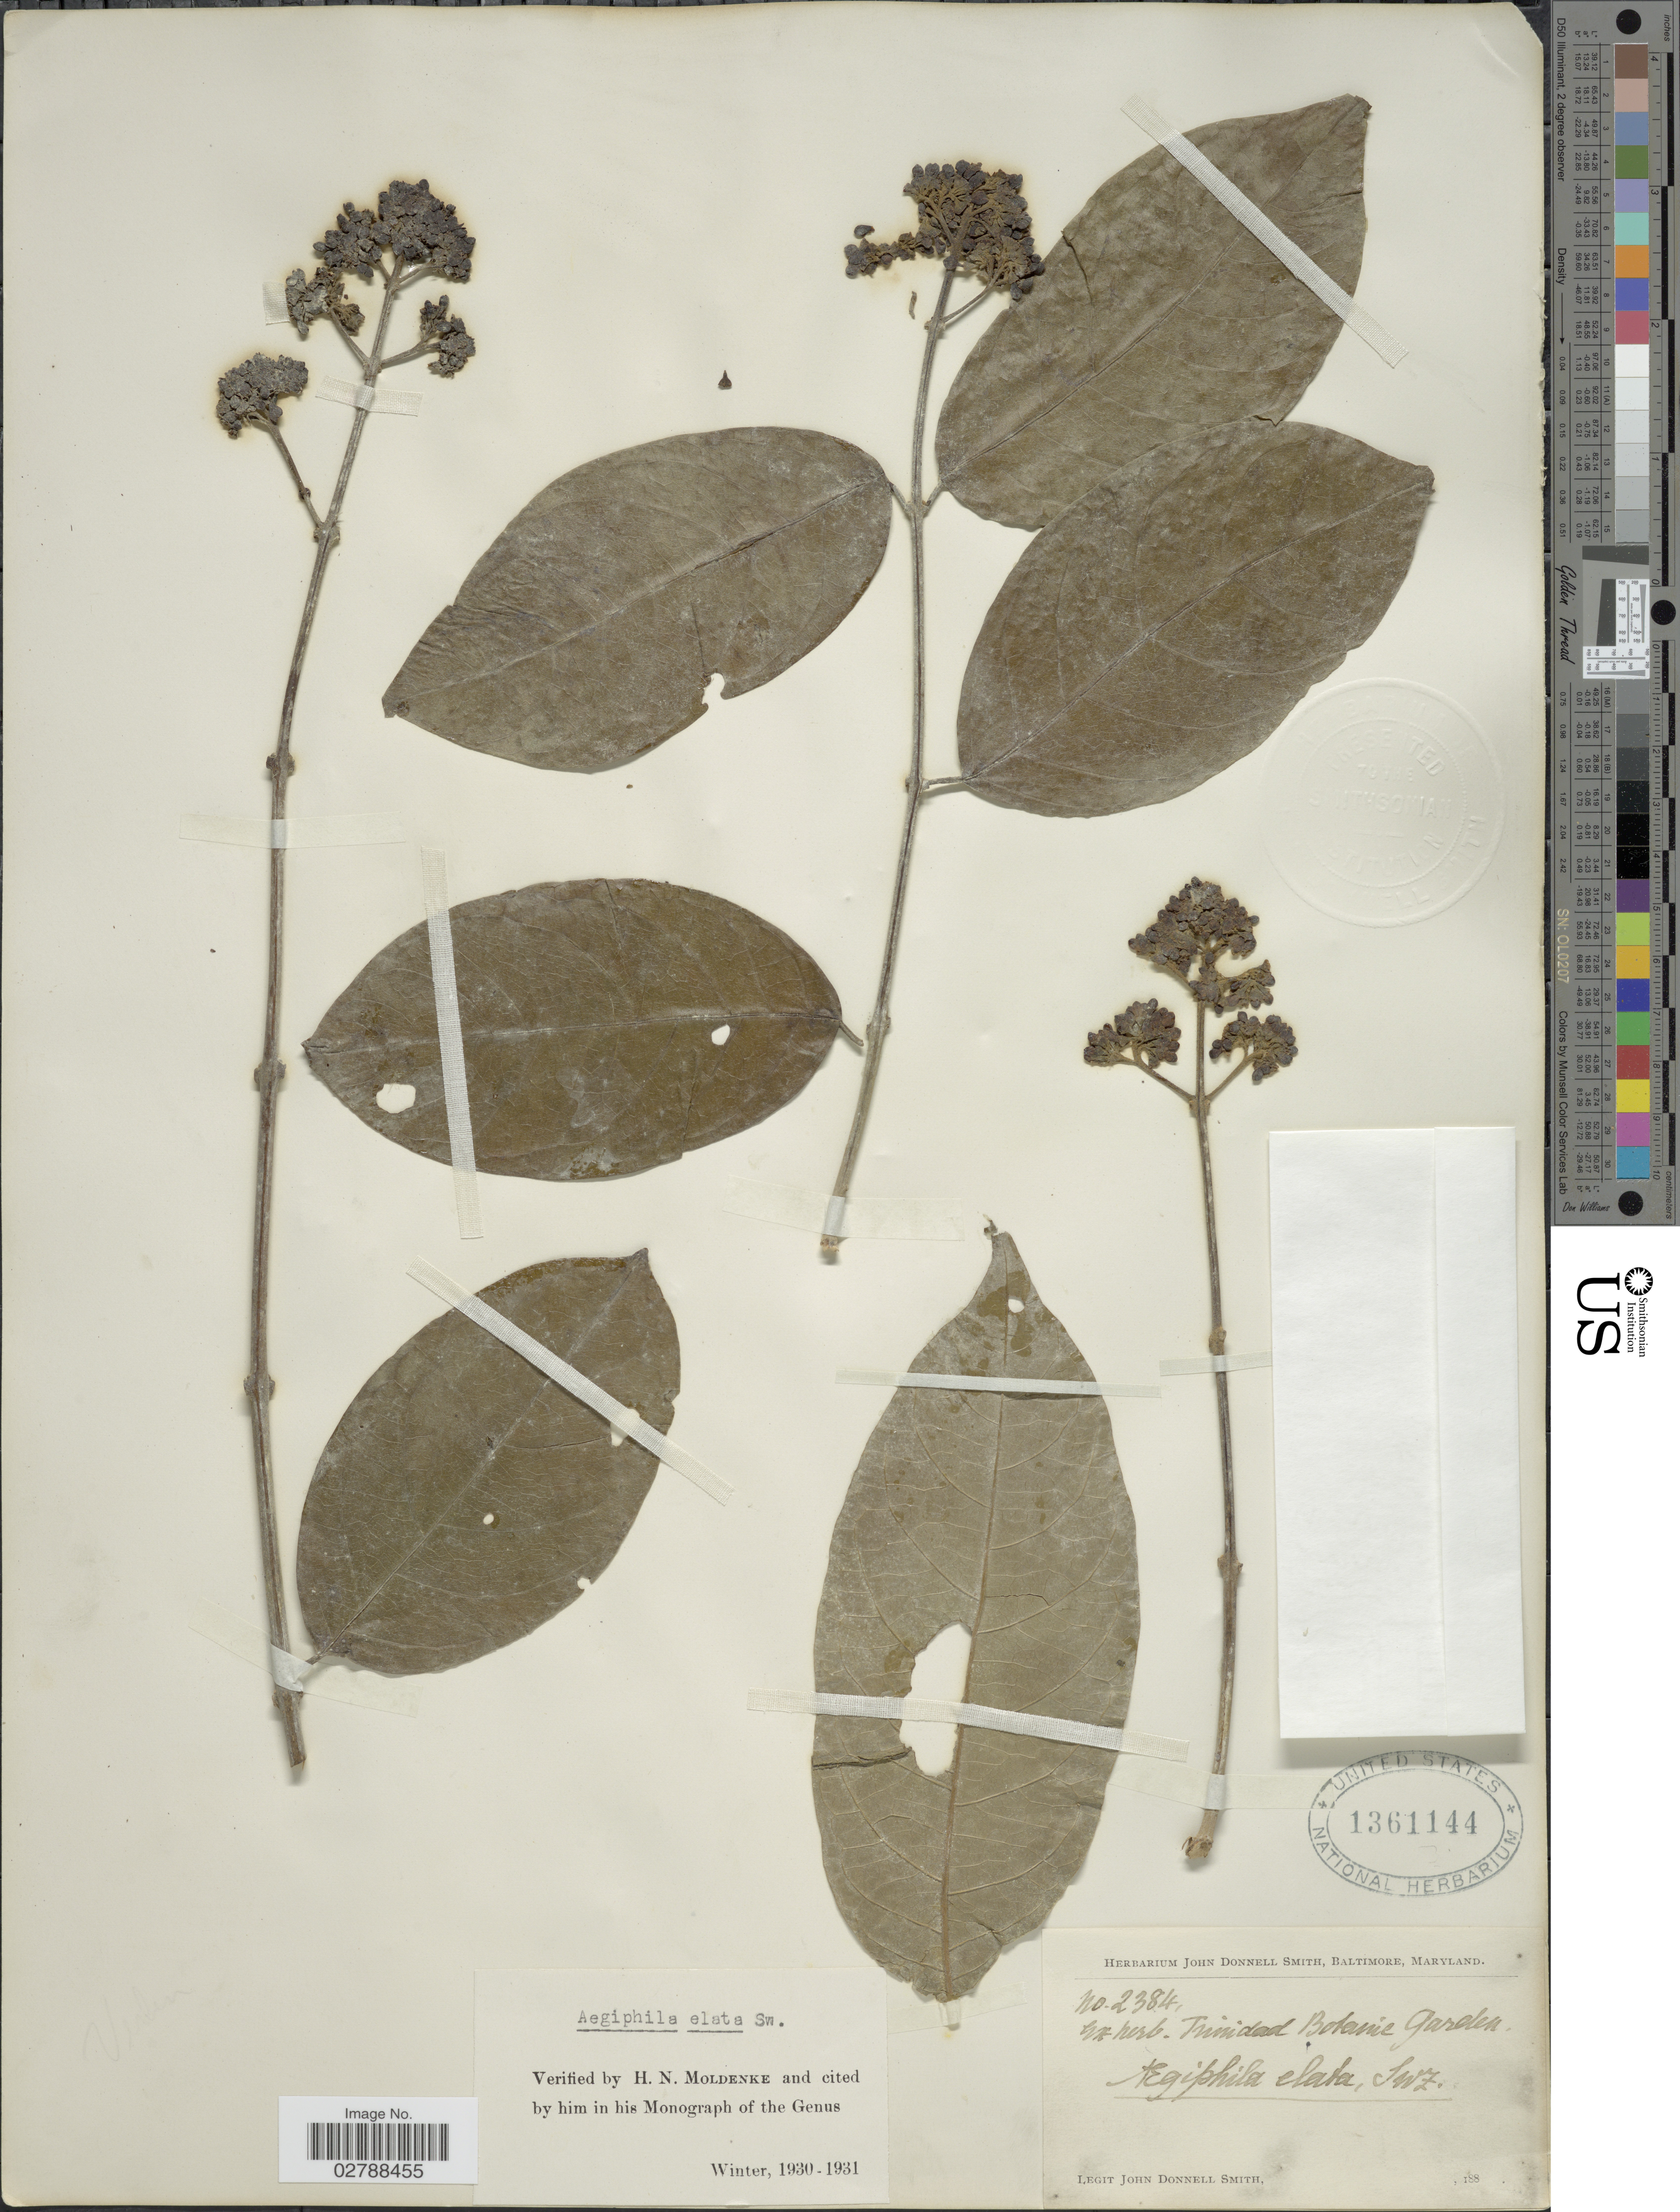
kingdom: Plantae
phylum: Tracheophyta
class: Magnoliopsida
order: Lamiales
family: Lamiaceae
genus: Aegiphila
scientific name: Aegiphila elata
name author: Sw.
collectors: J. Donnell Smith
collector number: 2384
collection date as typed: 188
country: Trinidad and Tobago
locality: Ex herb. Trinidad Botanic Garden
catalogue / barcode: US 1361144